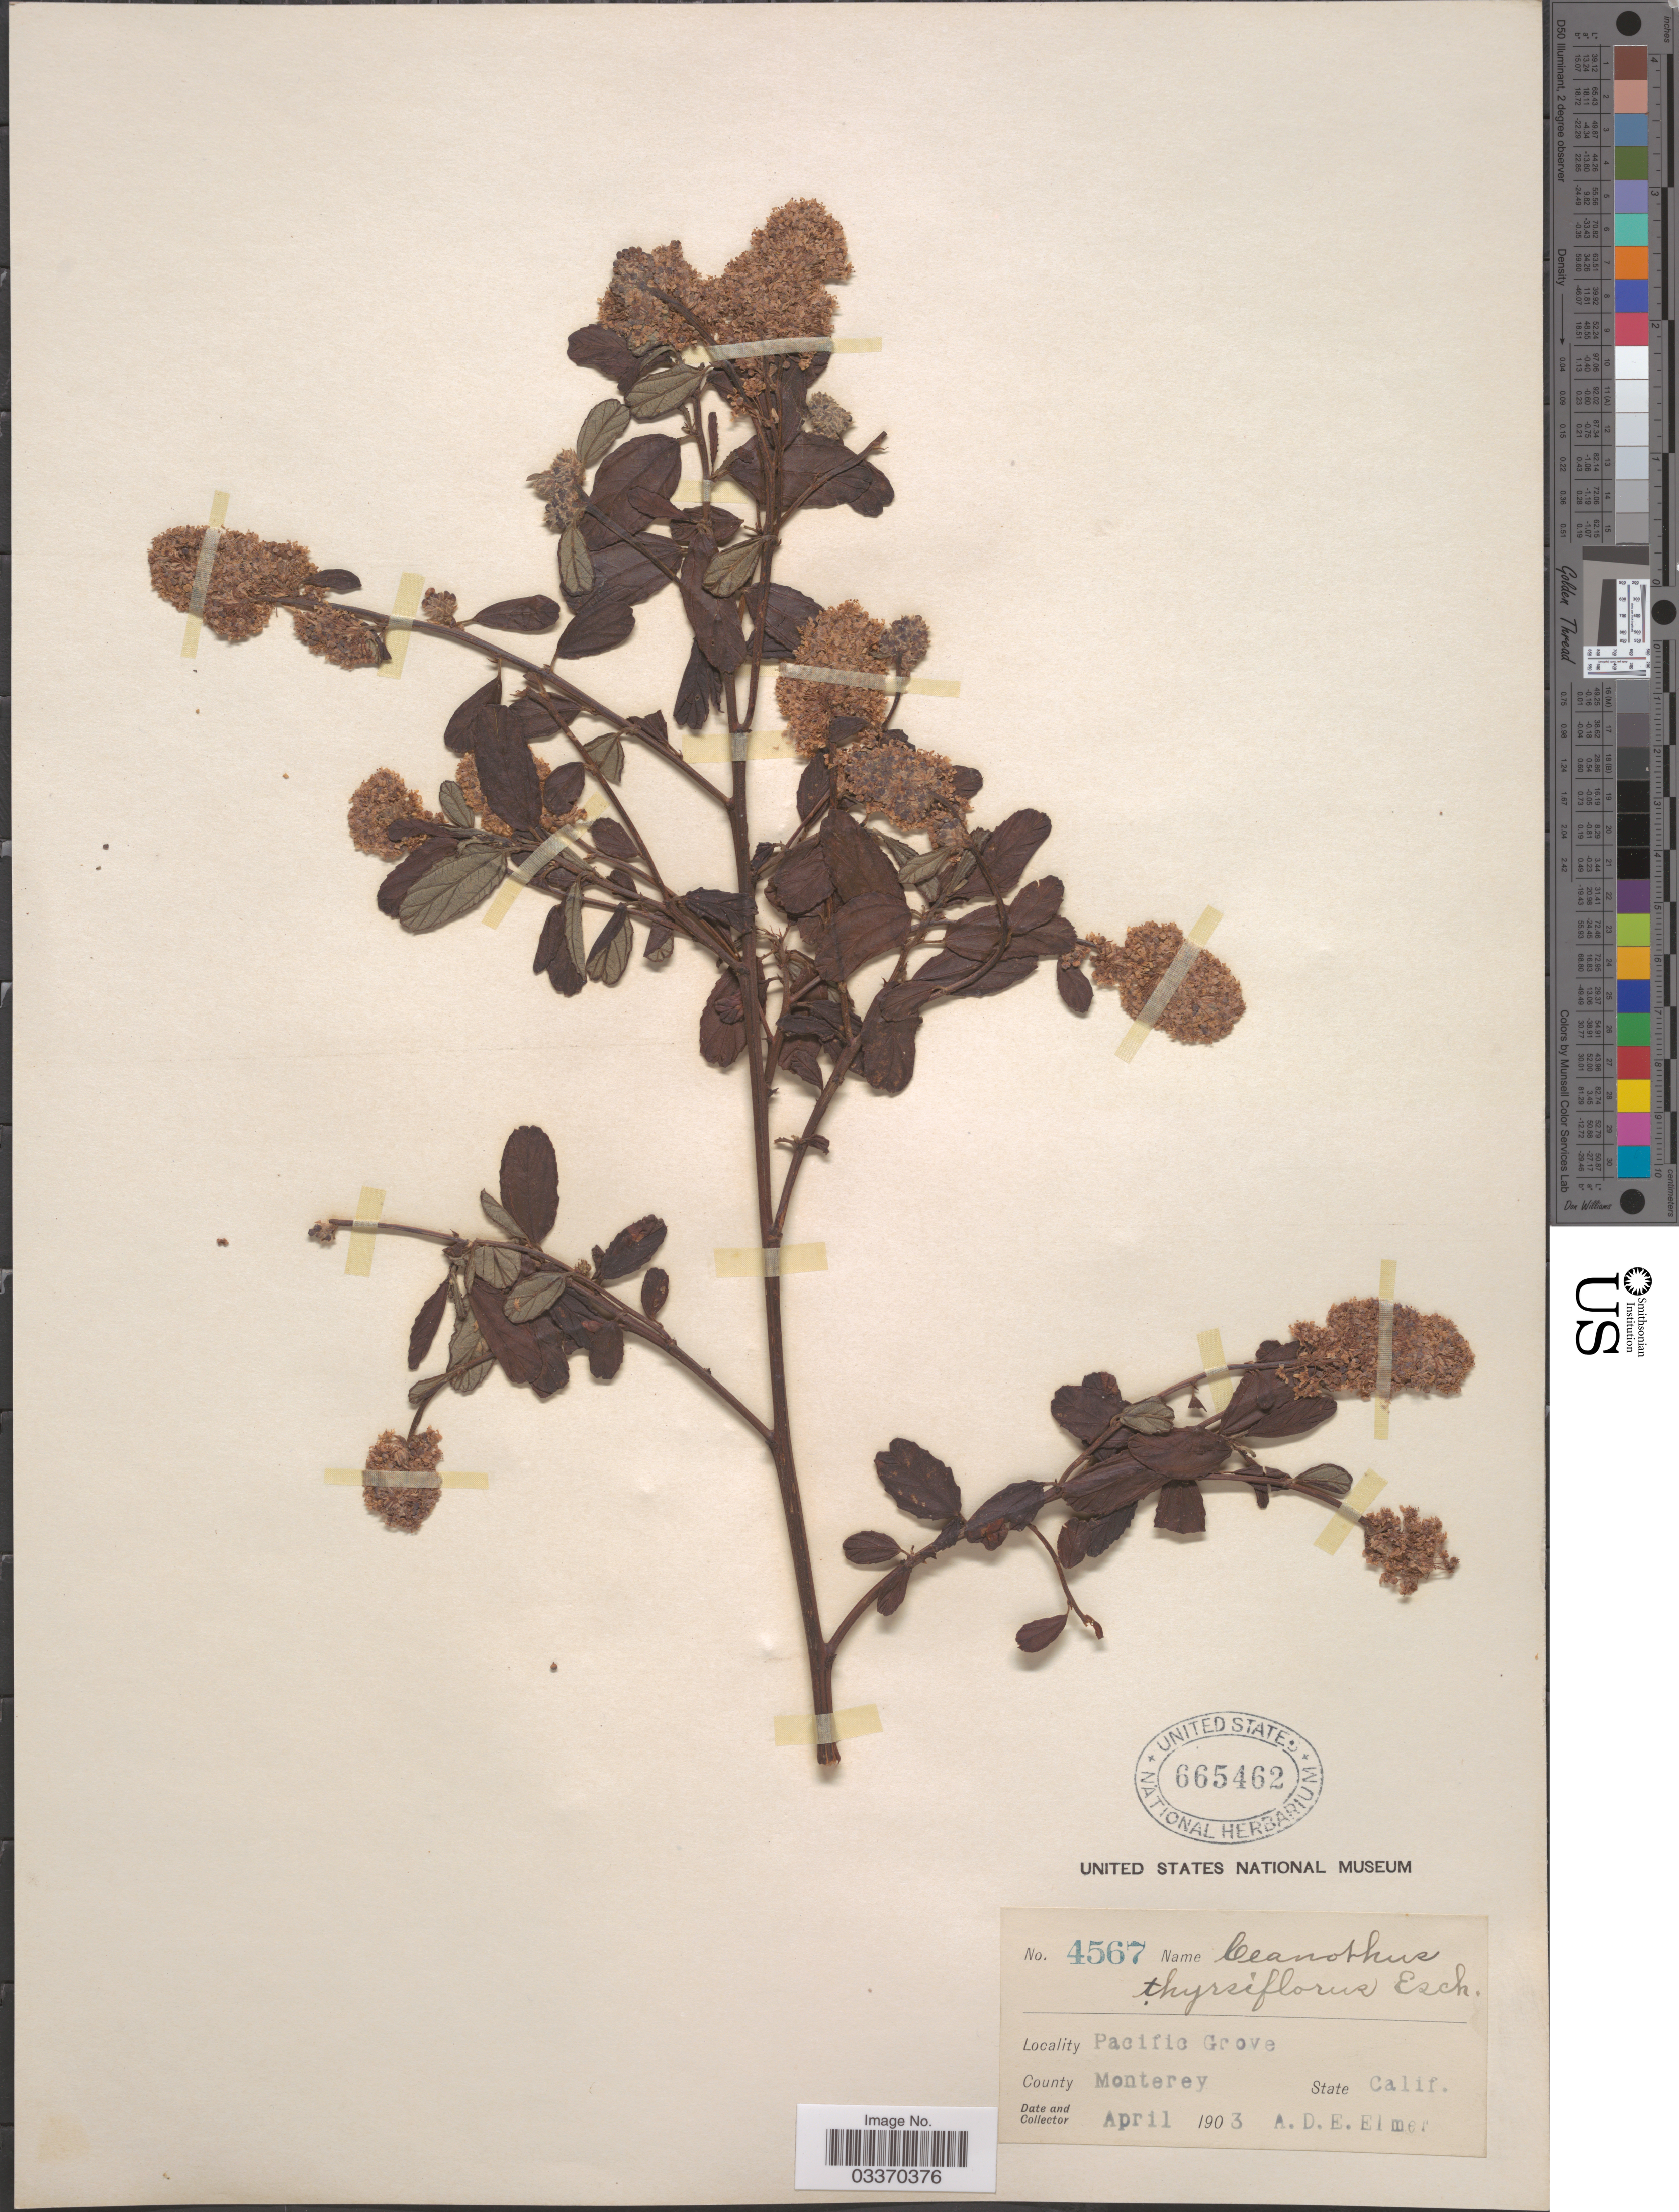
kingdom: Plantae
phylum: Tracheophyta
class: Magnoliopsida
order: Rosales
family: Rhamnaceae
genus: Ceanothus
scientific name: Ceanothus thyrsiflorus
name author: Eschsch.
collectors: A. D. E. Elmer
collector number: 4567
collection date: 1903-04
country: United States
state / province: California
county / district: Monterey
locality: Pacific Grove. County Monterey.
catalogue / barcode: US 665462